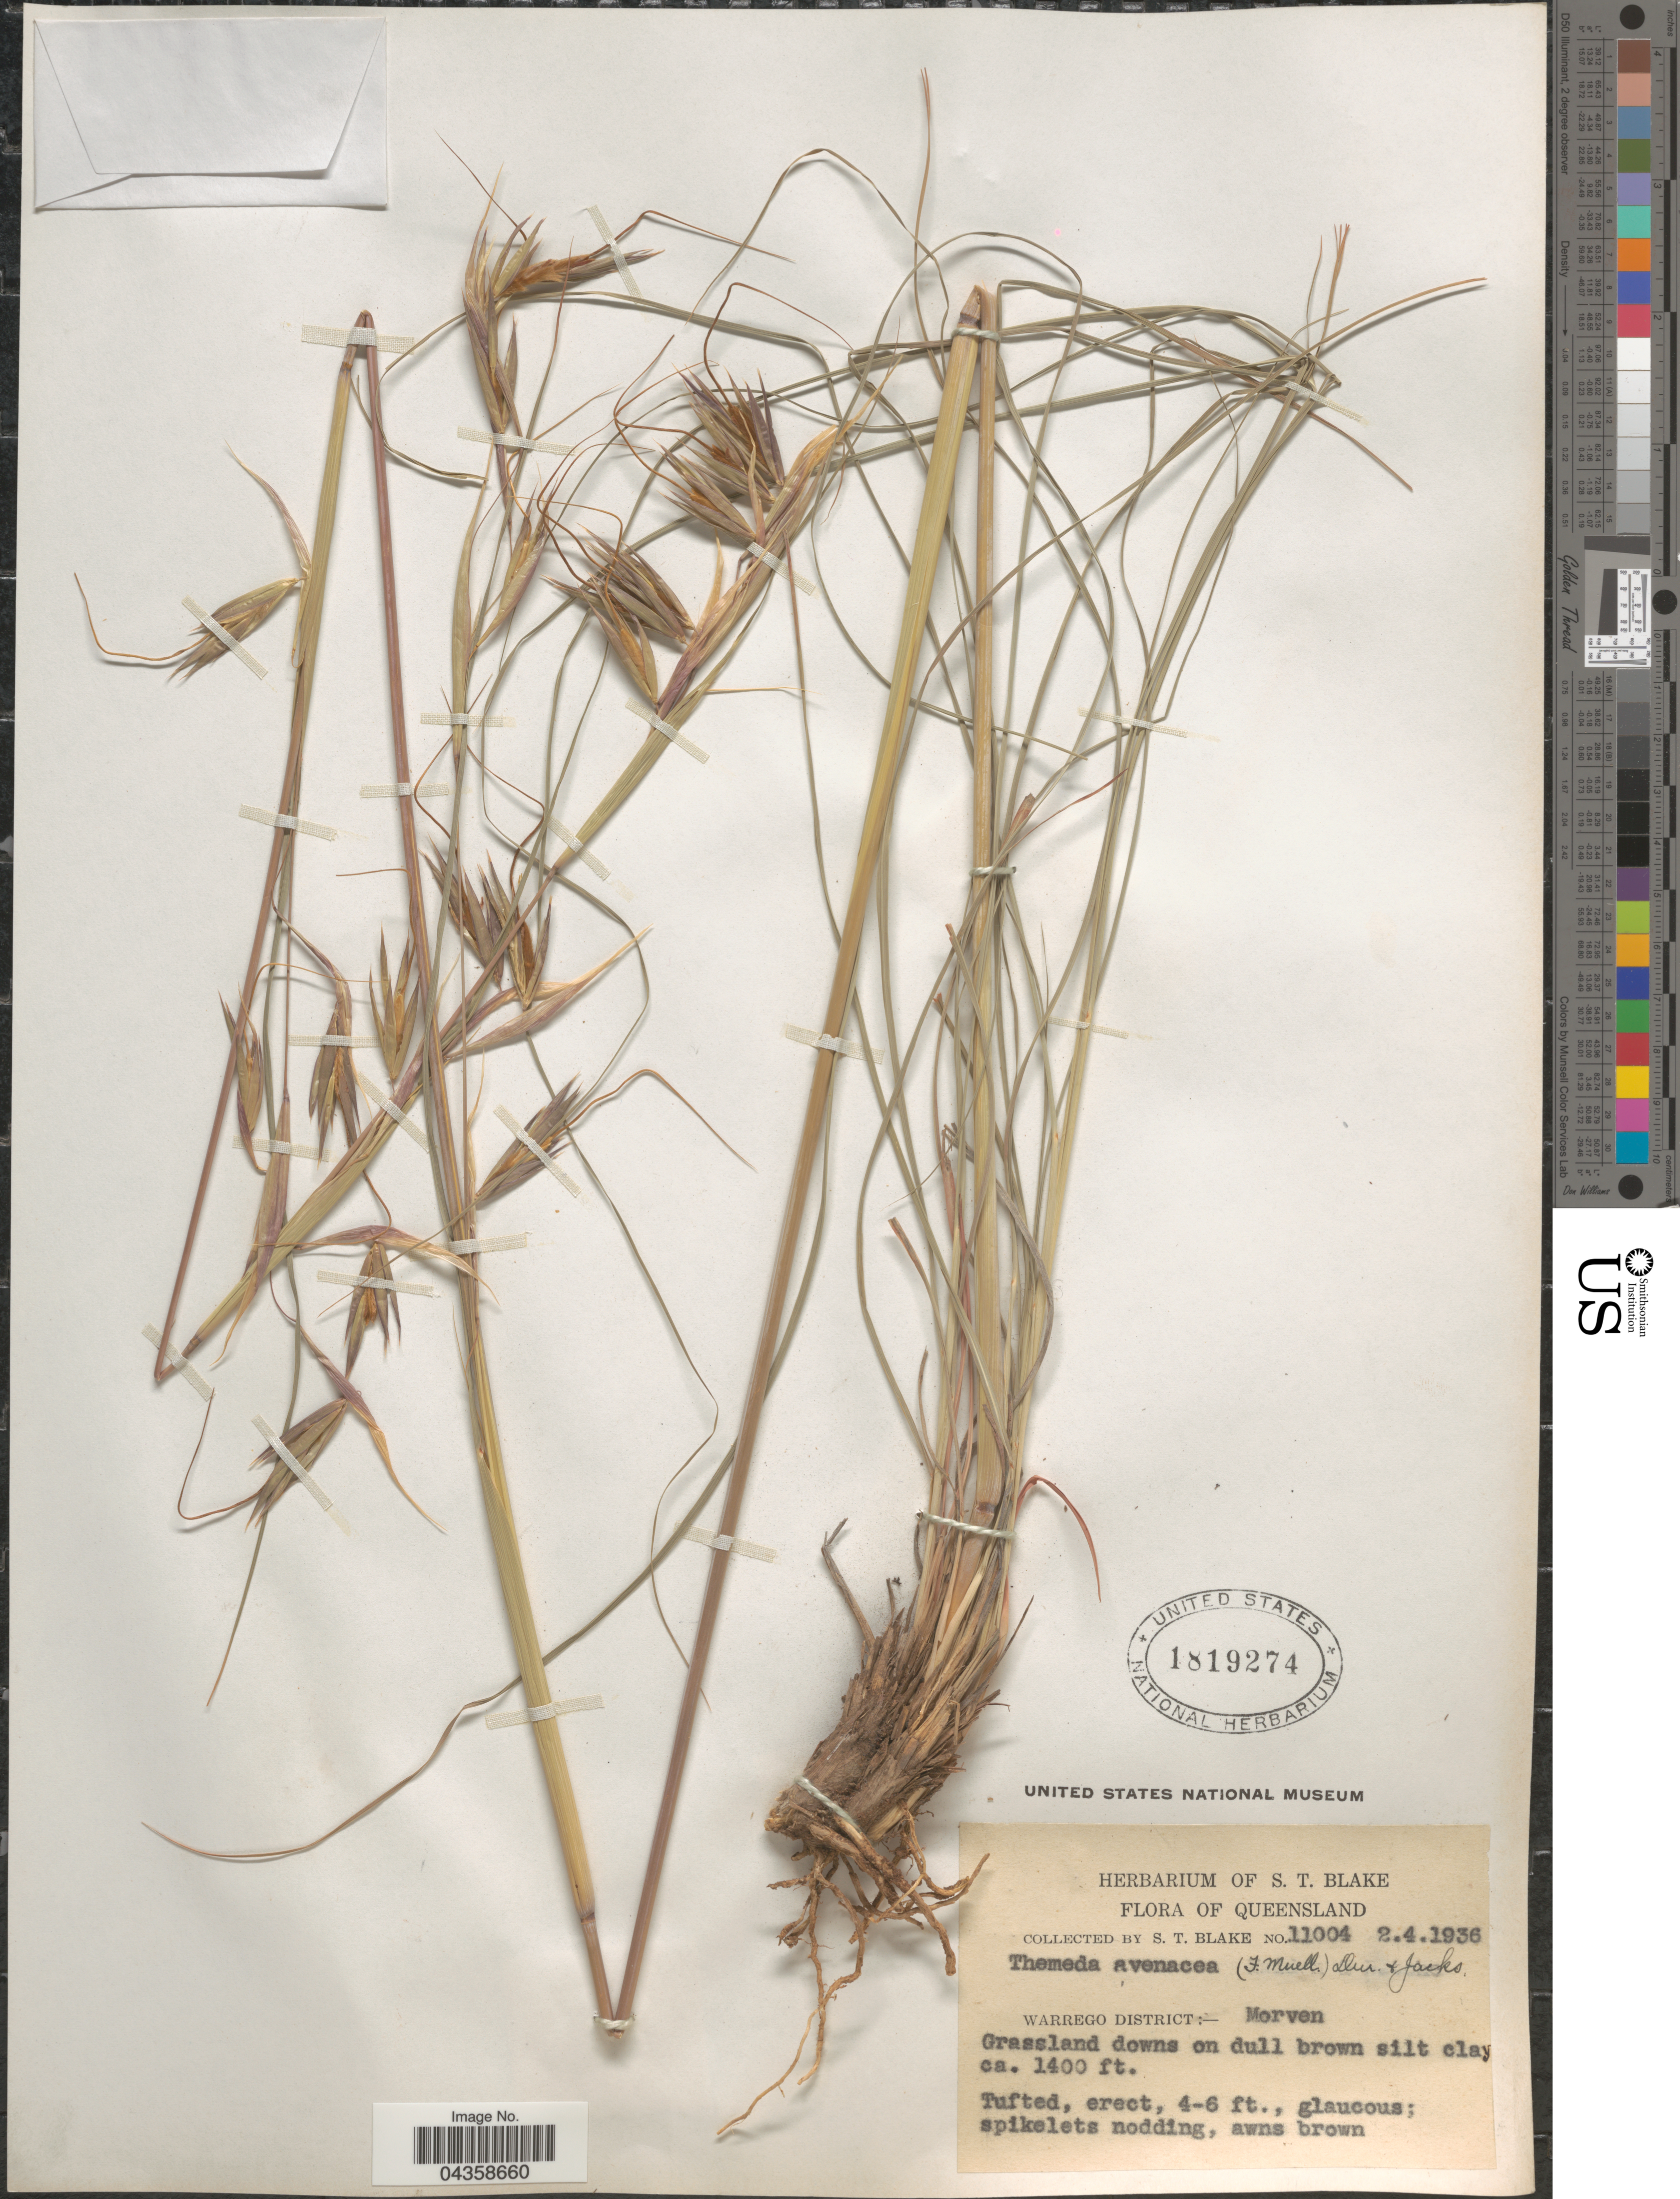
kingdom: Plantae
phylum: Tracheophyta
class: Liliopsida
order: Poales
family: Poaceae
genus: Themeda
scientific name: Themeda avenacea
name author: (F. Muell.) Durand & B.D. Jacks.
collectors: S. T. Blake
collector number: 11004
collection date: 1936-04-02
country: Australia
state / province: Queensland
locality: Warrego District: Morven.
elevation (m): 427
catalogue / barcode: US 1819274